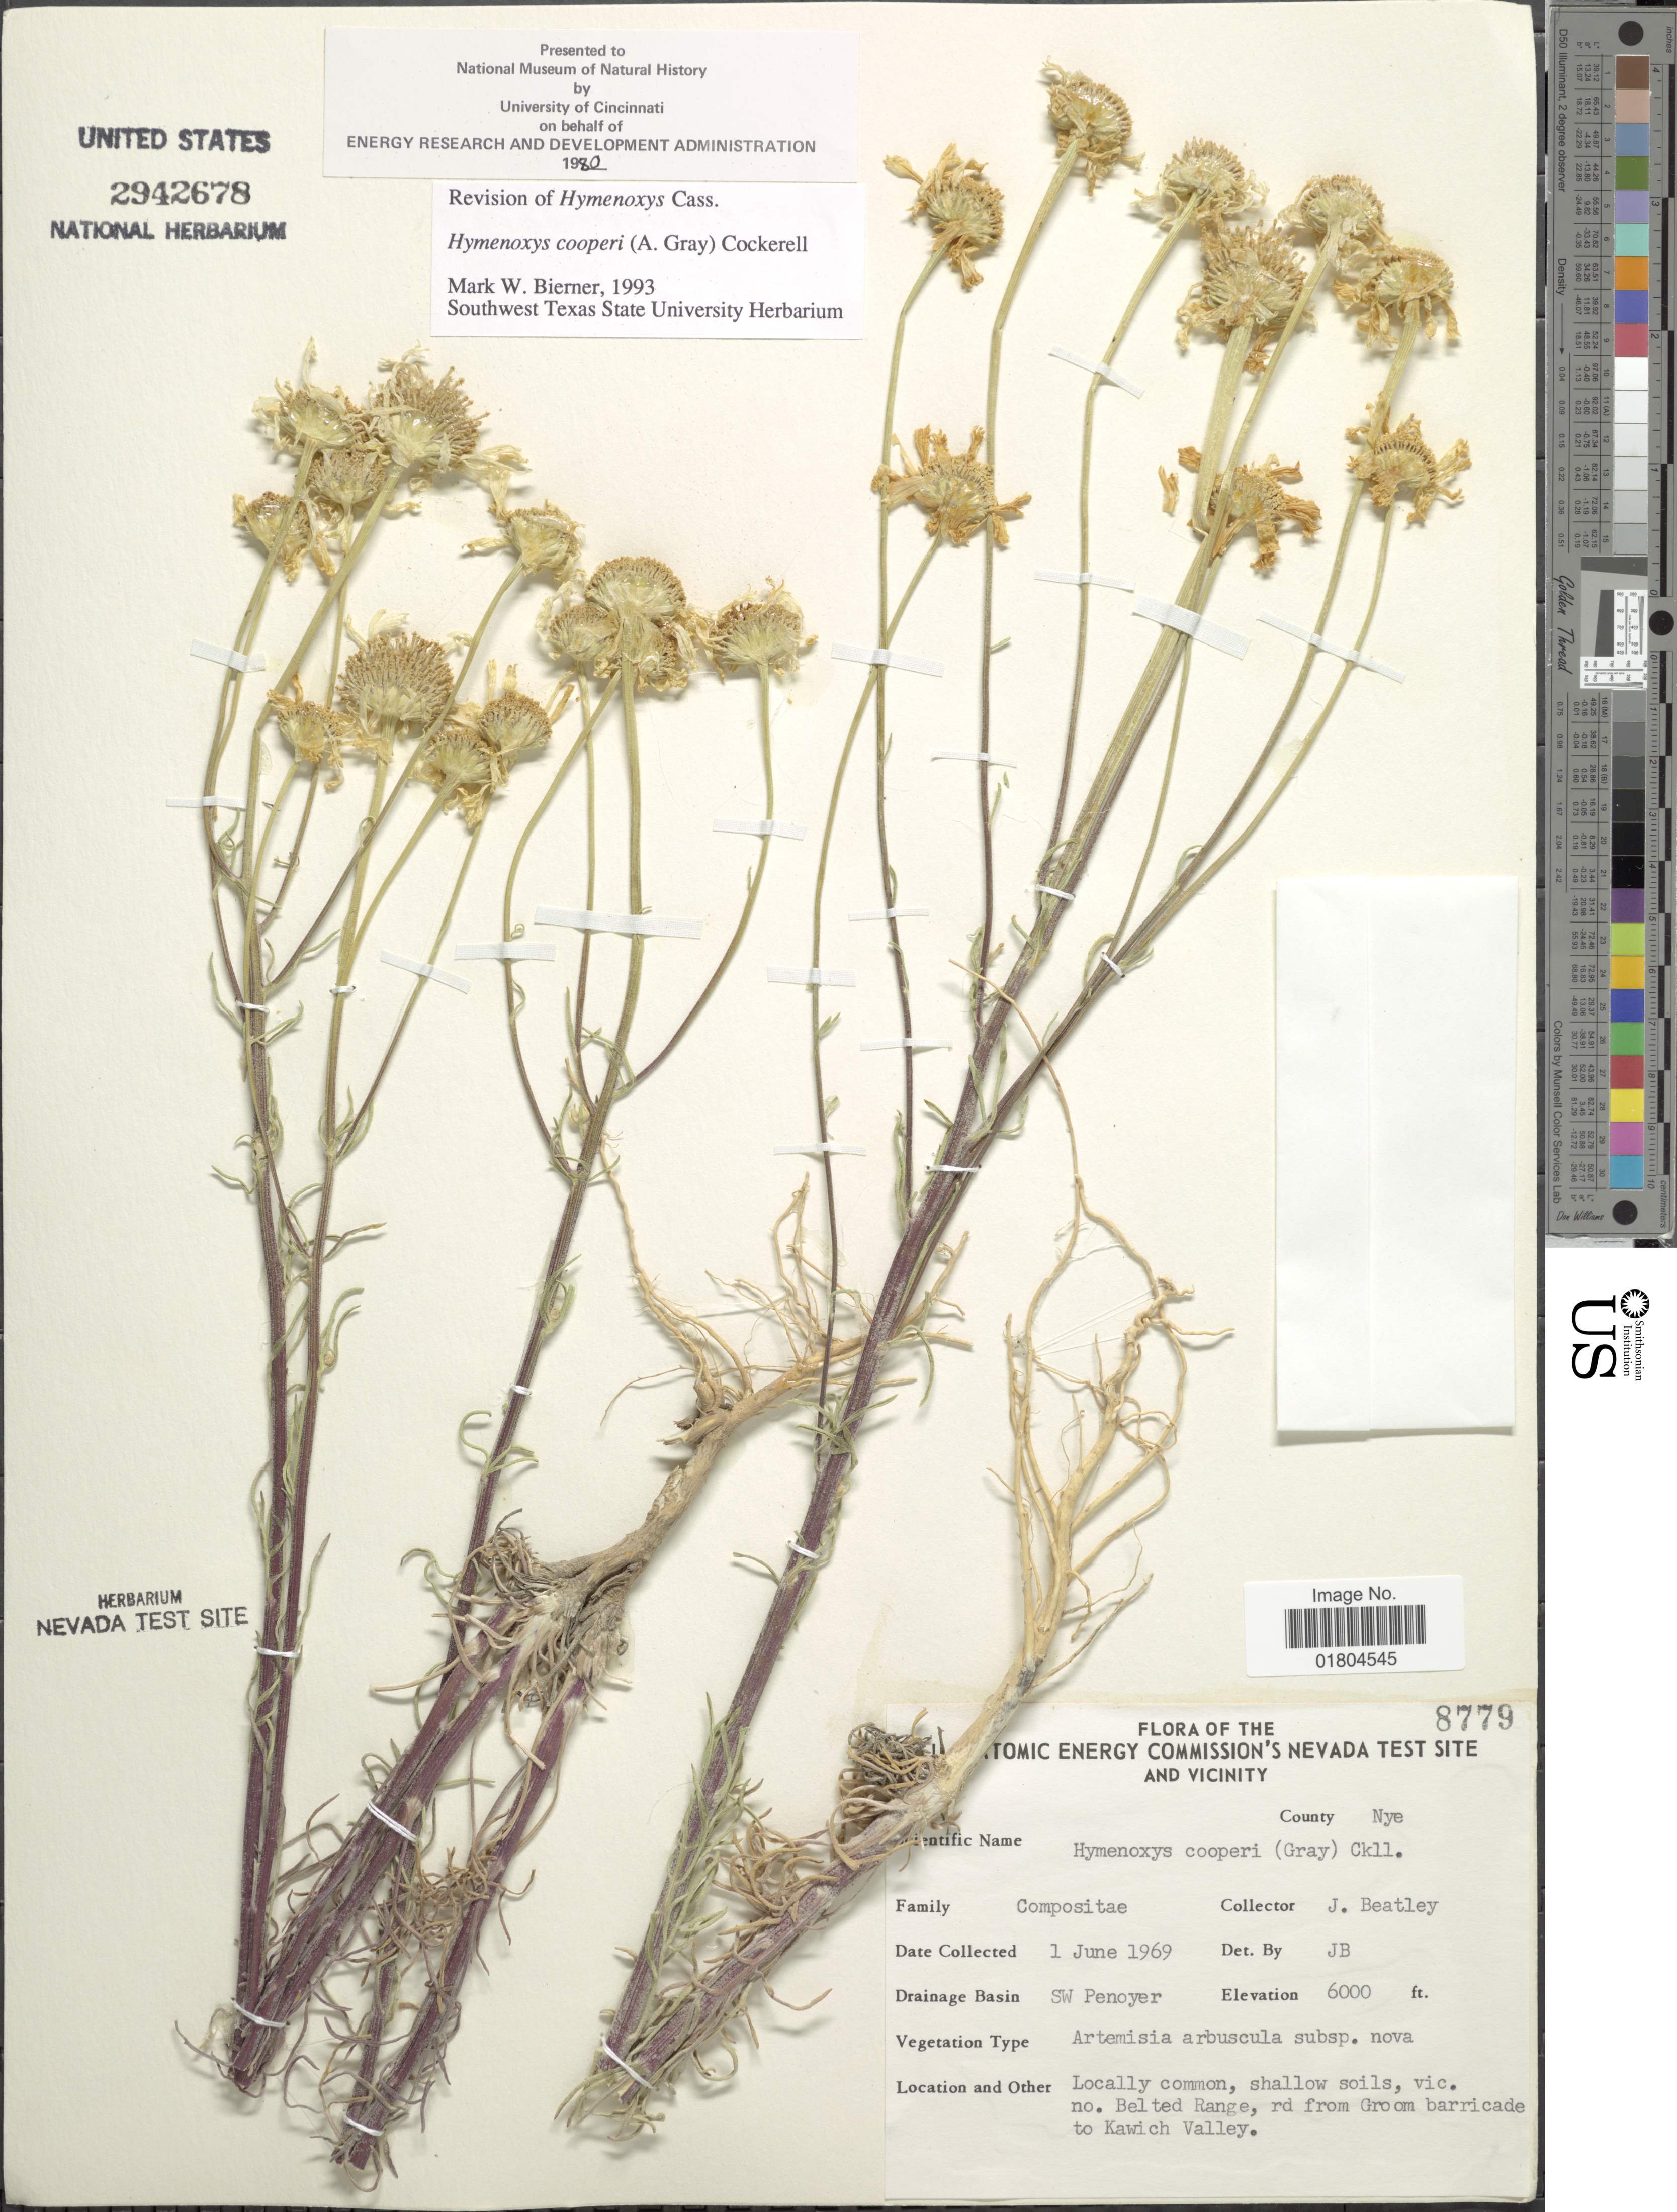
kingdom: Plantae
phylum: Tracheophyta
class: Magnoliopsida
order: Asterales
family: Asteraceae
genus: Hymenoxys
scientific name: Hymenoxys cooperi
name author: (A. Gray) Cockerell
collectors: J. C. Beatley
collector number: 8779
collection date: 1969-06-01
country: United States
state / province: Nevada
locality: U. S. Atomic Energy Commission's Nevada Test Site and vicinity. County Nye. Drainage Basin SW Penoyer. vic. no. Belted Range, rd from Groom barricade to Kawich Valley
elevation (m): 1829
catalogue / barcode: US 2942678